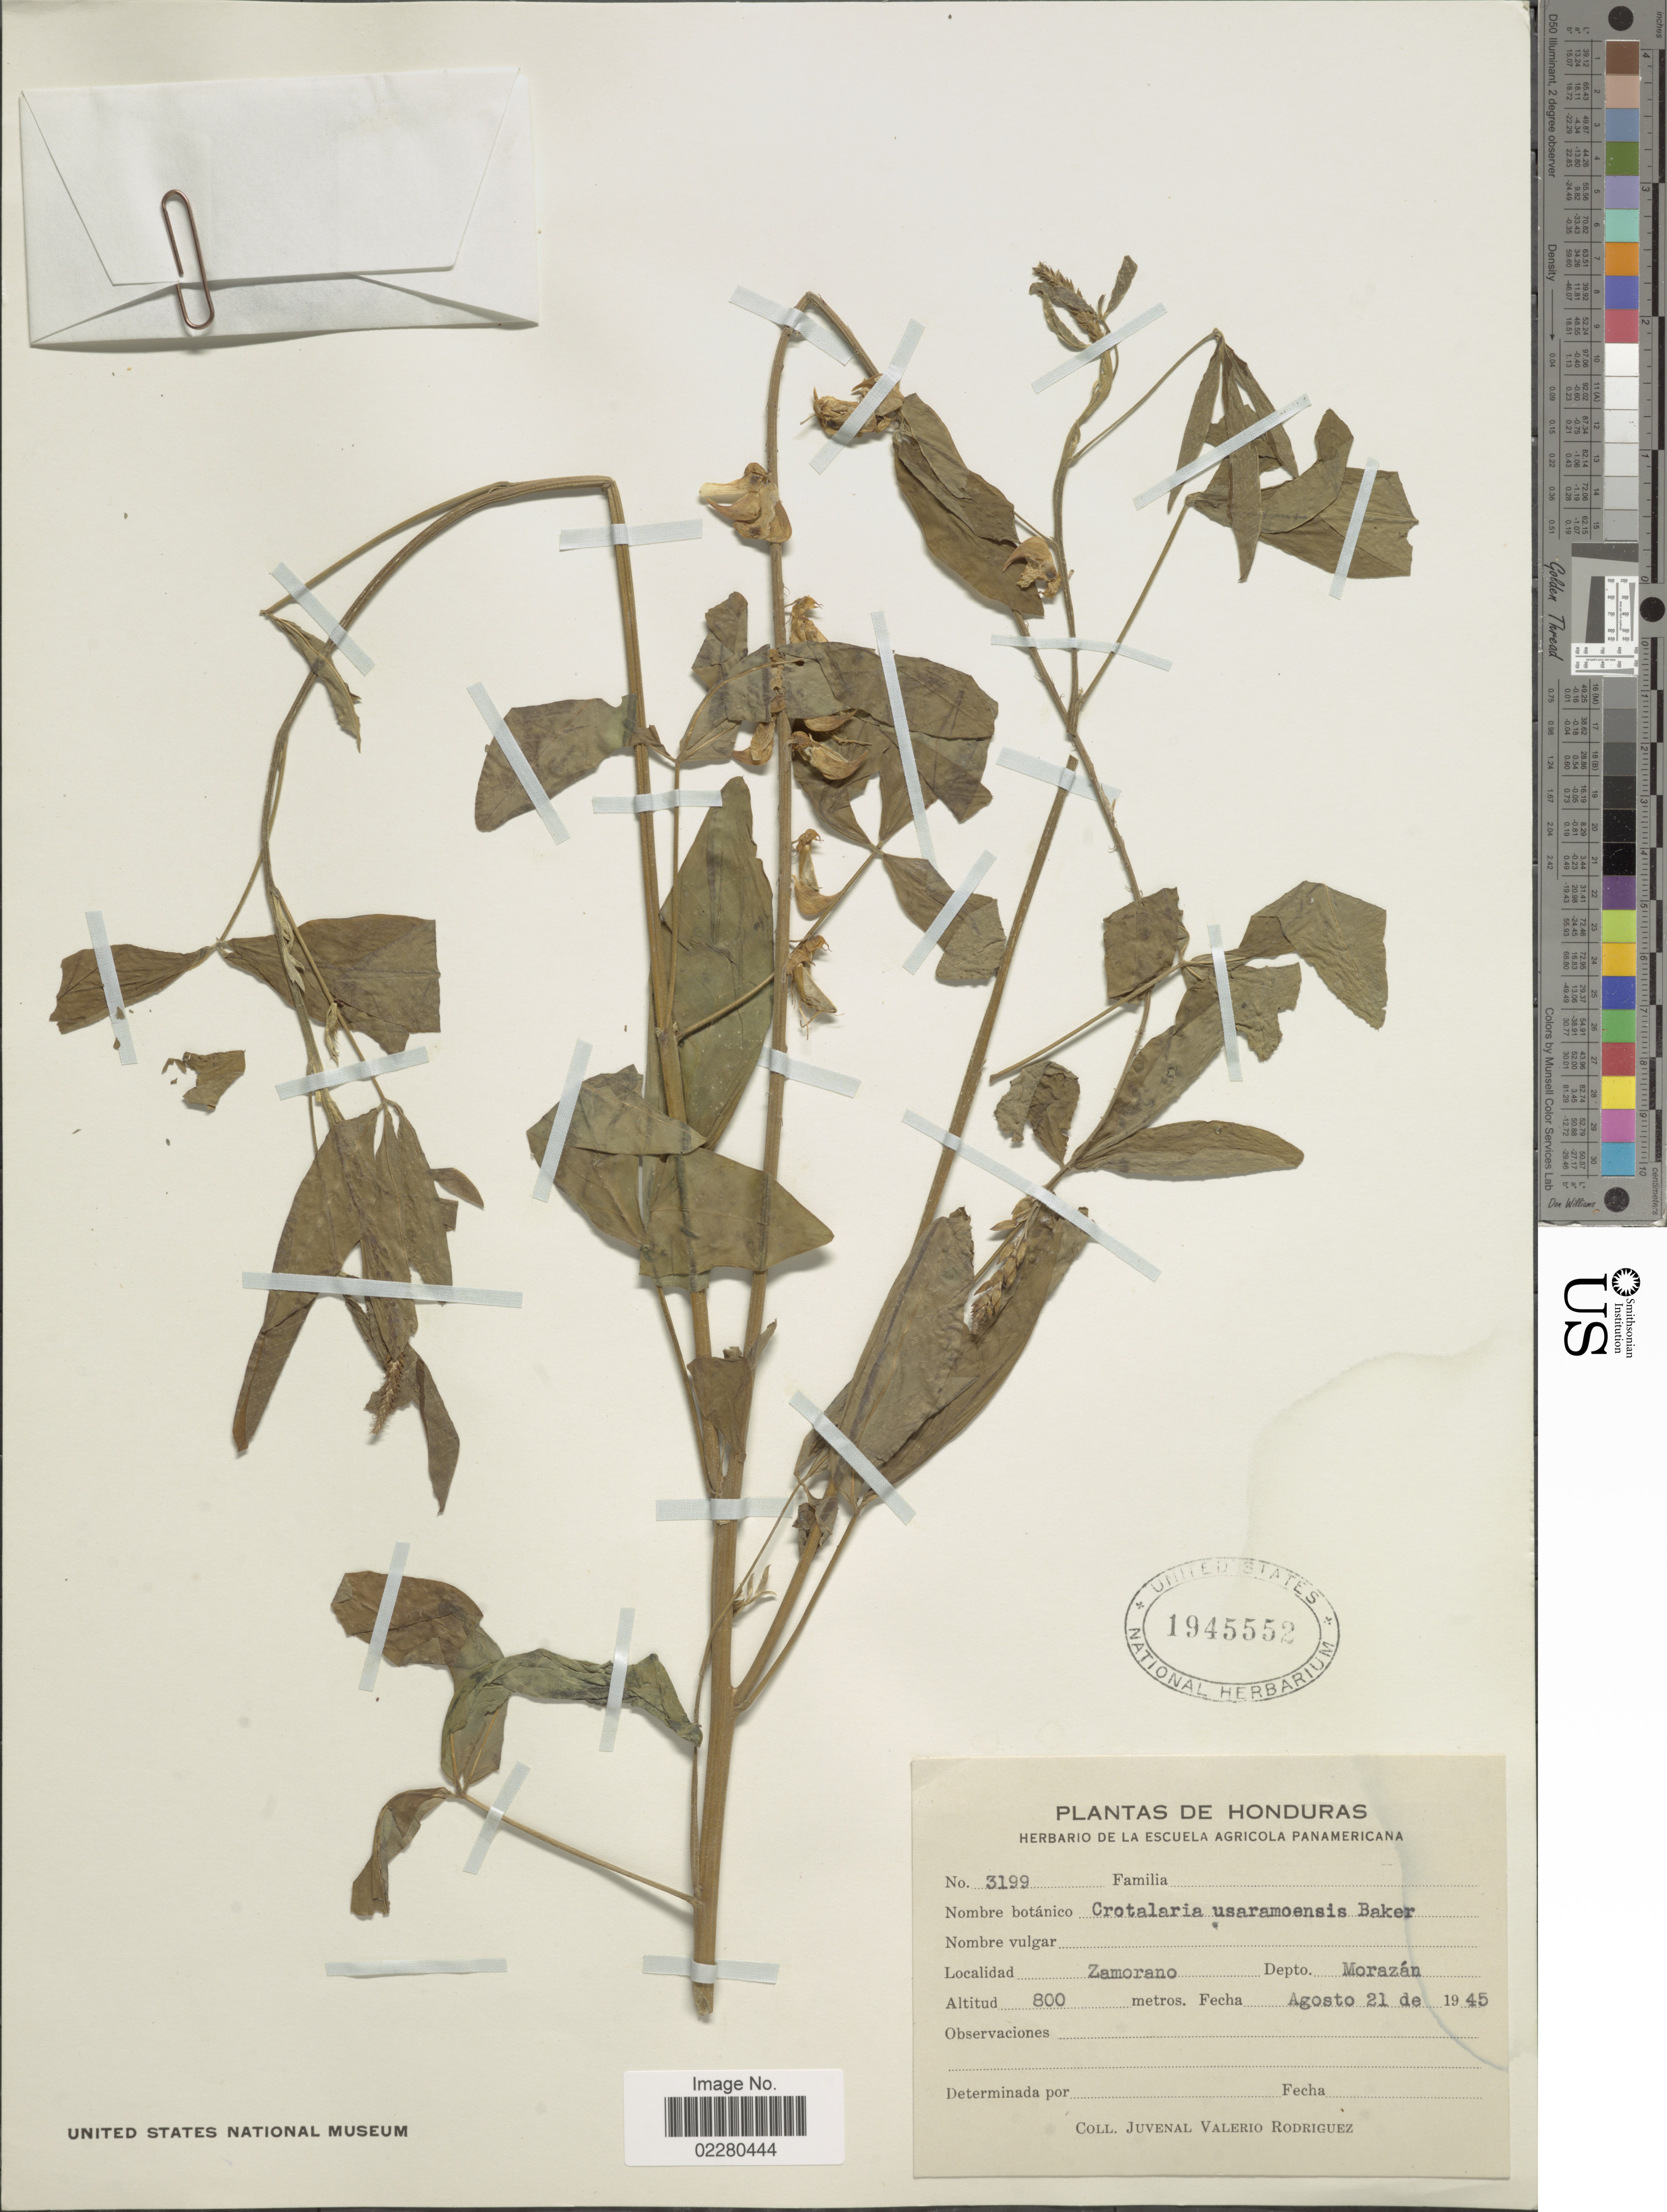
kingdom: Plantae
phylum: Tracheophyta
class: Magnoliopsida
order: Fabales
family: Fabaceae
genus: Crotalaria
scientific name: Crotalaria zanzibarica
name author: Benth.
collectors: J. Rodriguez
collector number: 3199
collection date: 1945-08-21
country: Honduras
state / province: Fco. Morazán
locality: Zamorano. Depto. Morazán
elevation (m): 800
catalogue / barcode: US 1945552